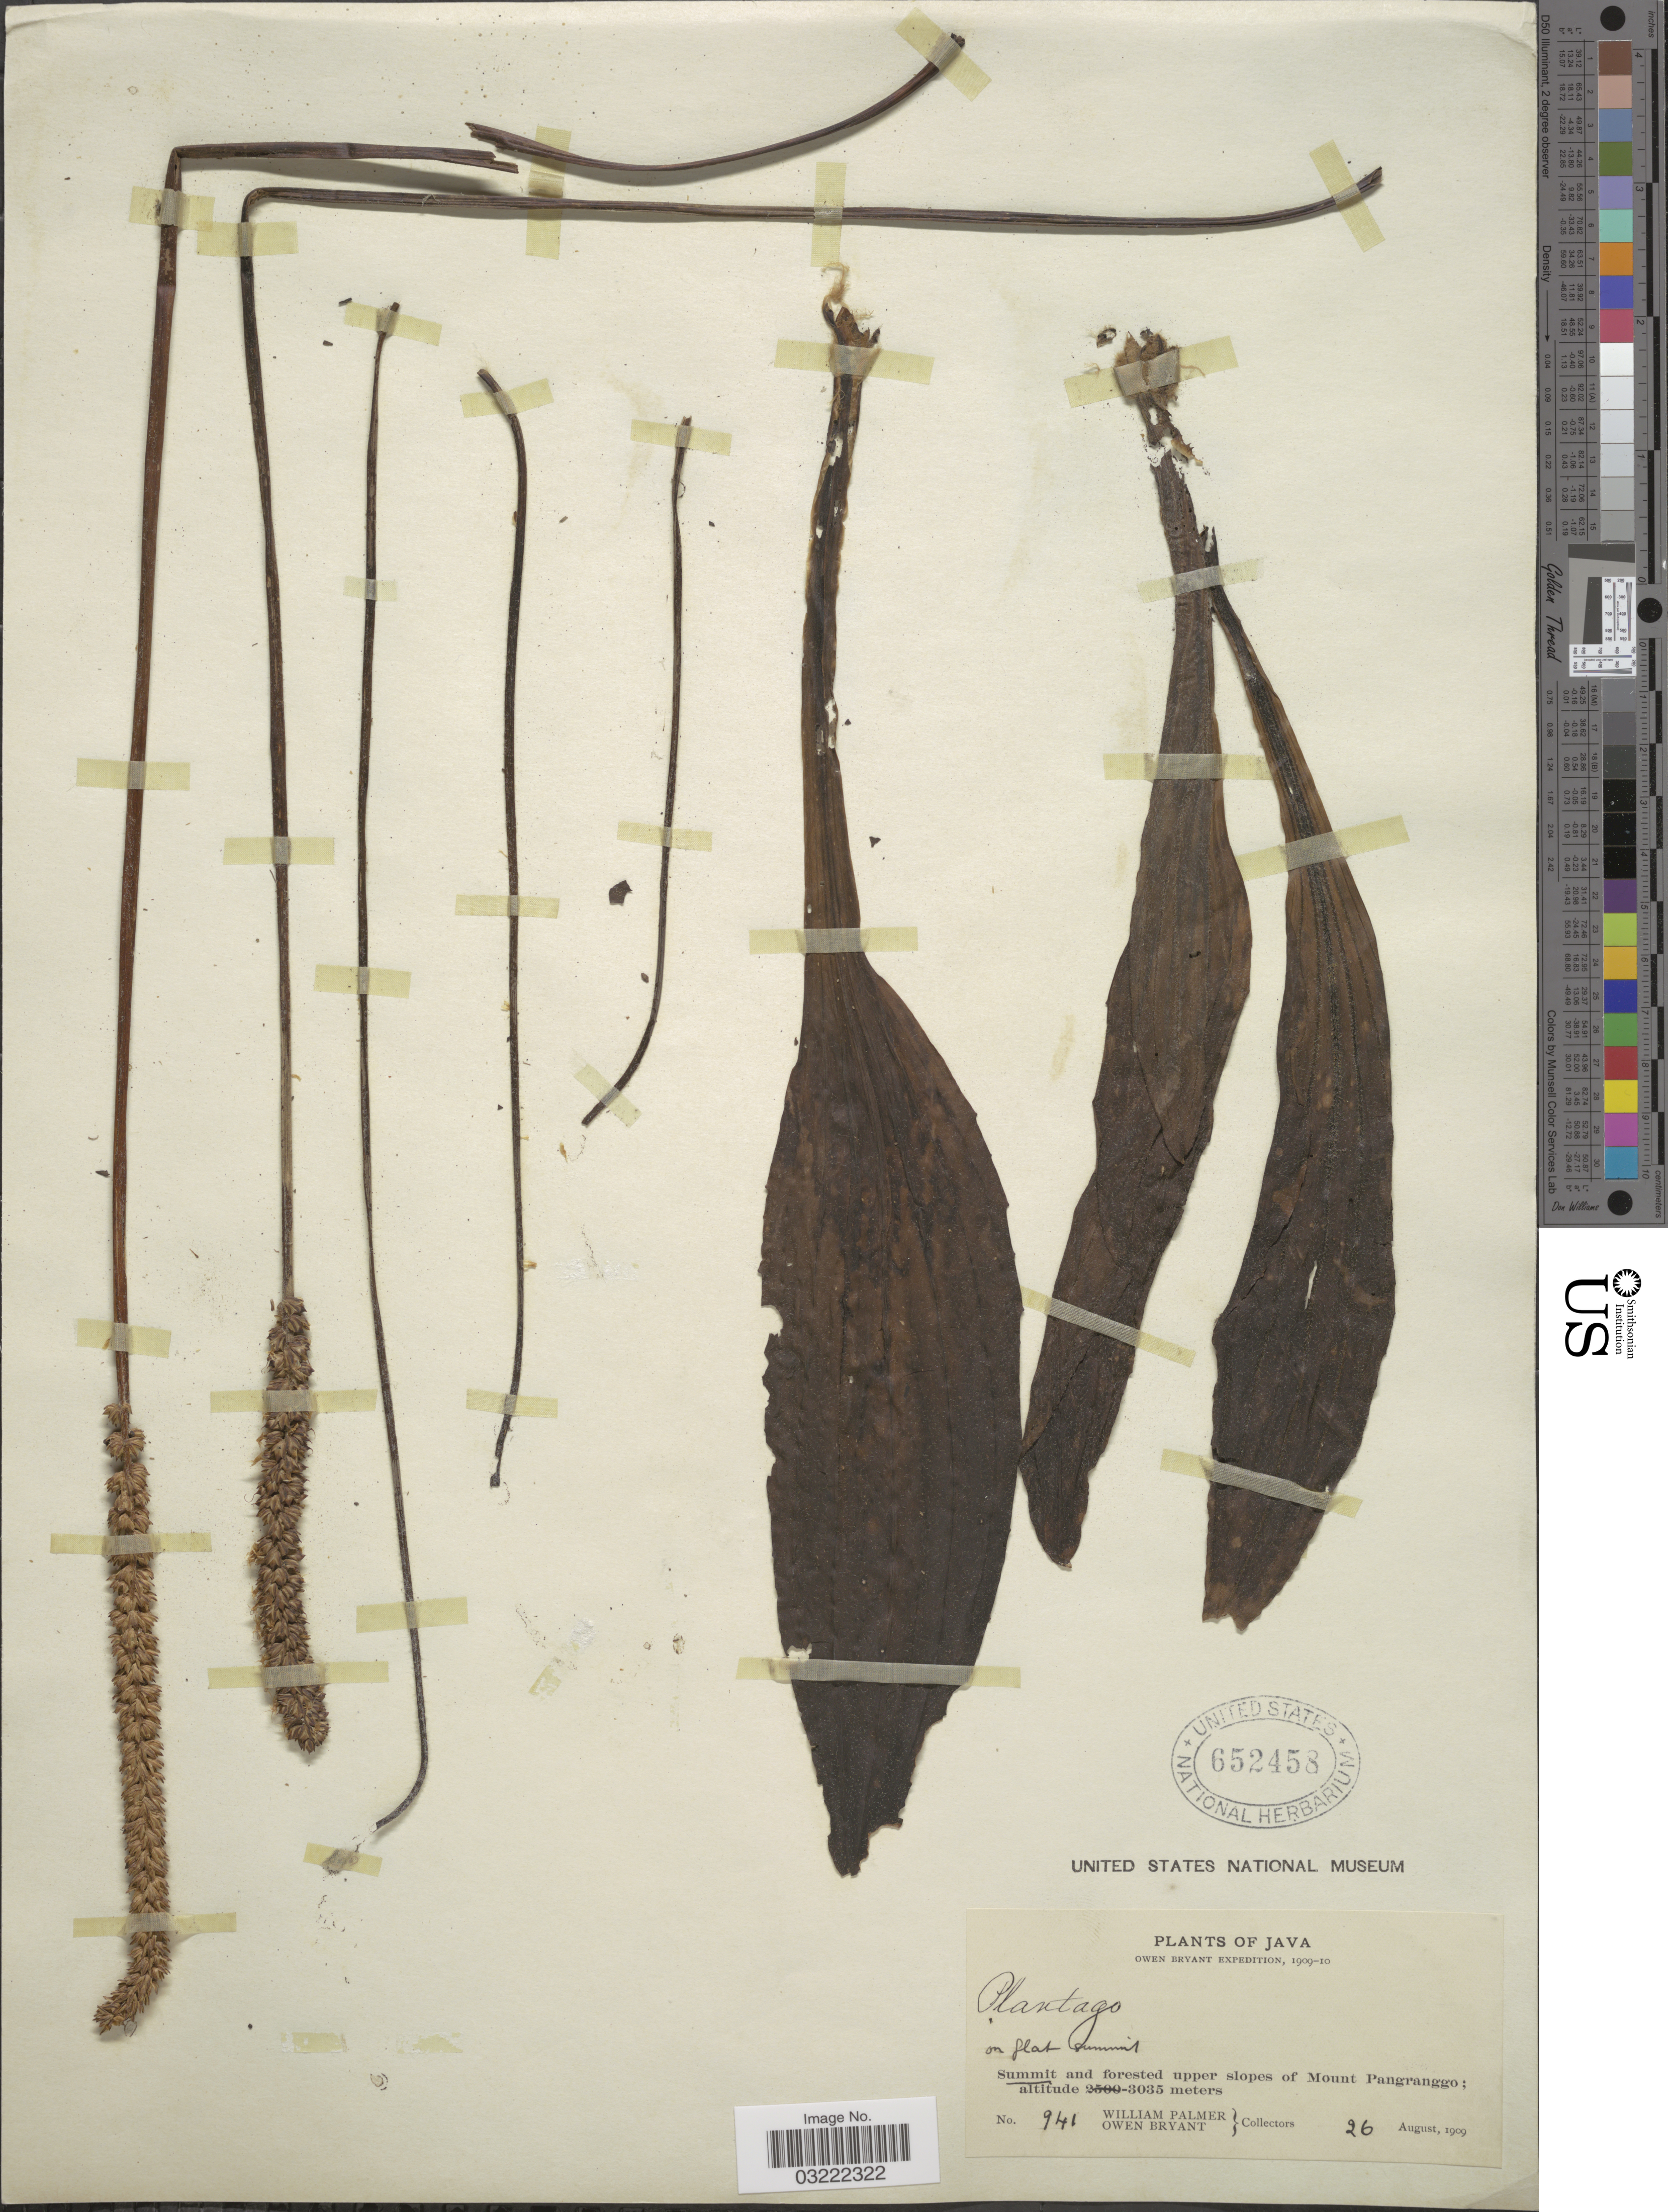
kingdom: Plantae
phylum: Tracheophyta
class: Magnoliopsida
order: Lamiales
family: Plantaginaceae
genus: Plantago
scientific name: Plantago sp.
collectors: W. Palmer & O. Bryant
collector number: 941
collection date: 1909-08-26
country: Indonesia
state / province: Java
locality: Summit and forested upper slopes of Mount Pangranggo.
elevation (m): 3035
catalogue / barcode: US 652458